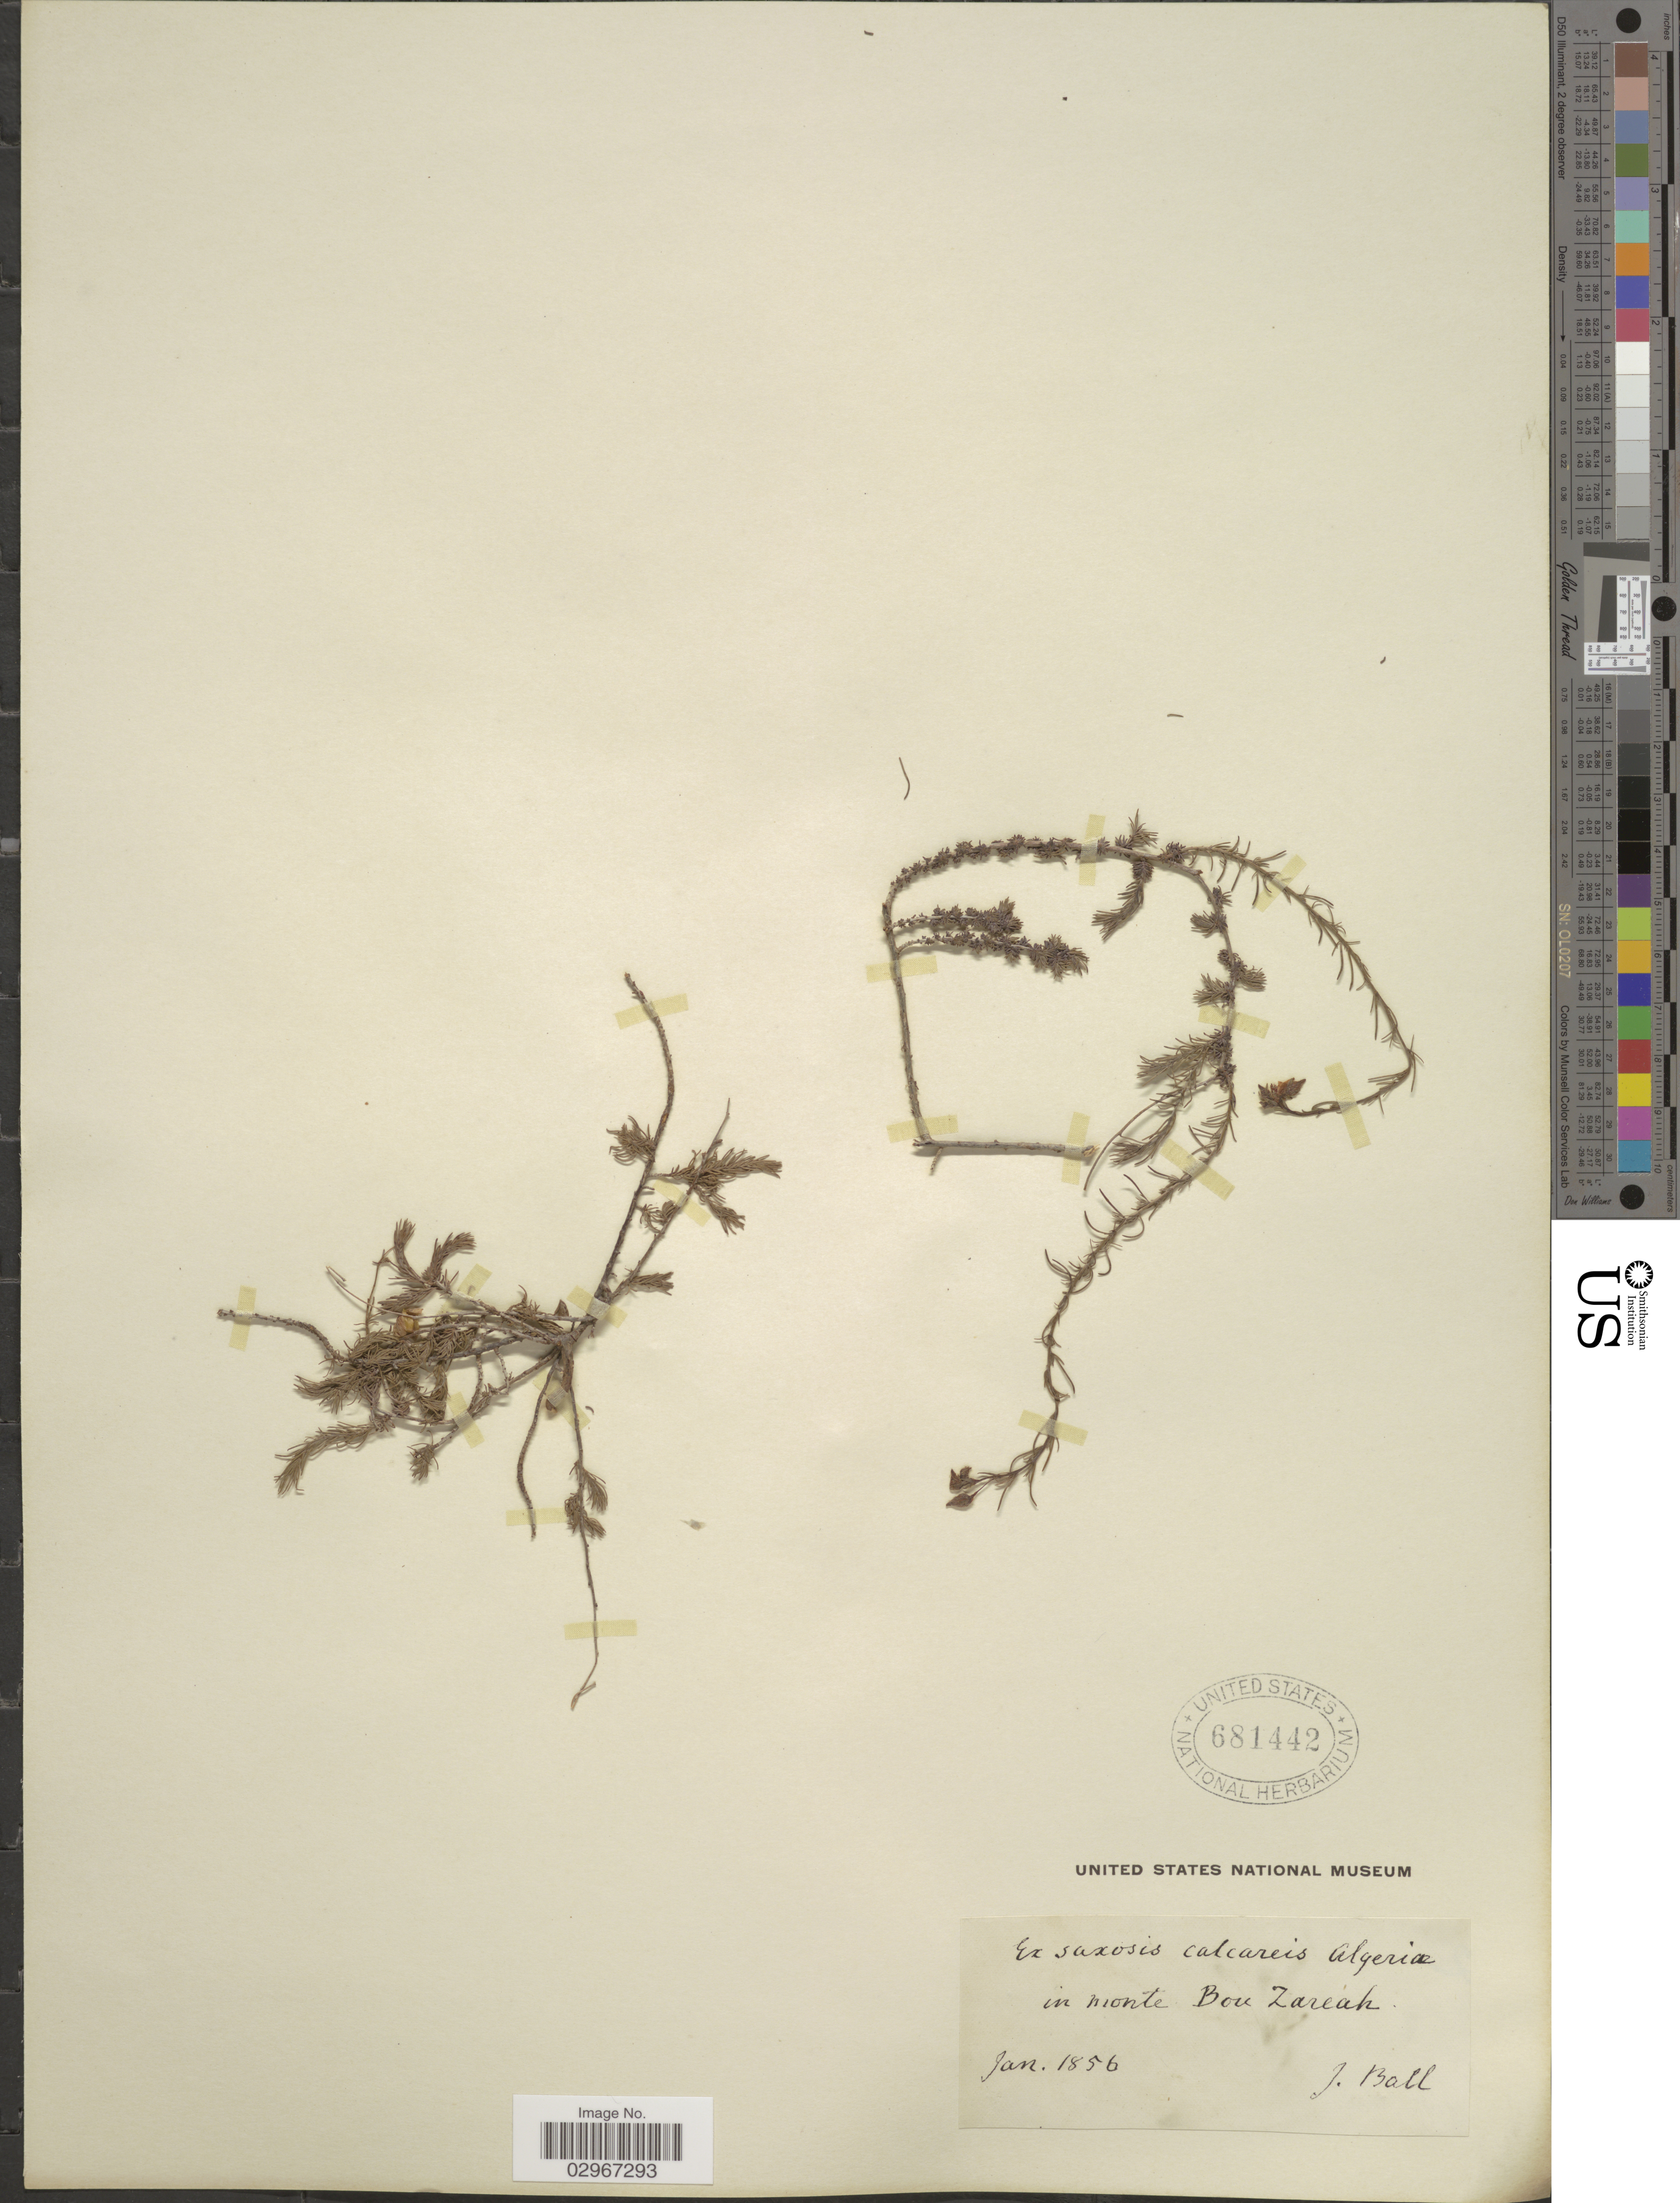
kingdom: Plantae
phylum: Tracheophyta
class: Magnoliopsida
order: Malvales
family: Cistaceae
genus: Helianthemum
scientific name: Helianthemum sp.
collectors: J. Ball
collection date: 1856-01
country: Algeria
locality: In monte Bou Zarcah.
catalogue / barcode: US 681442